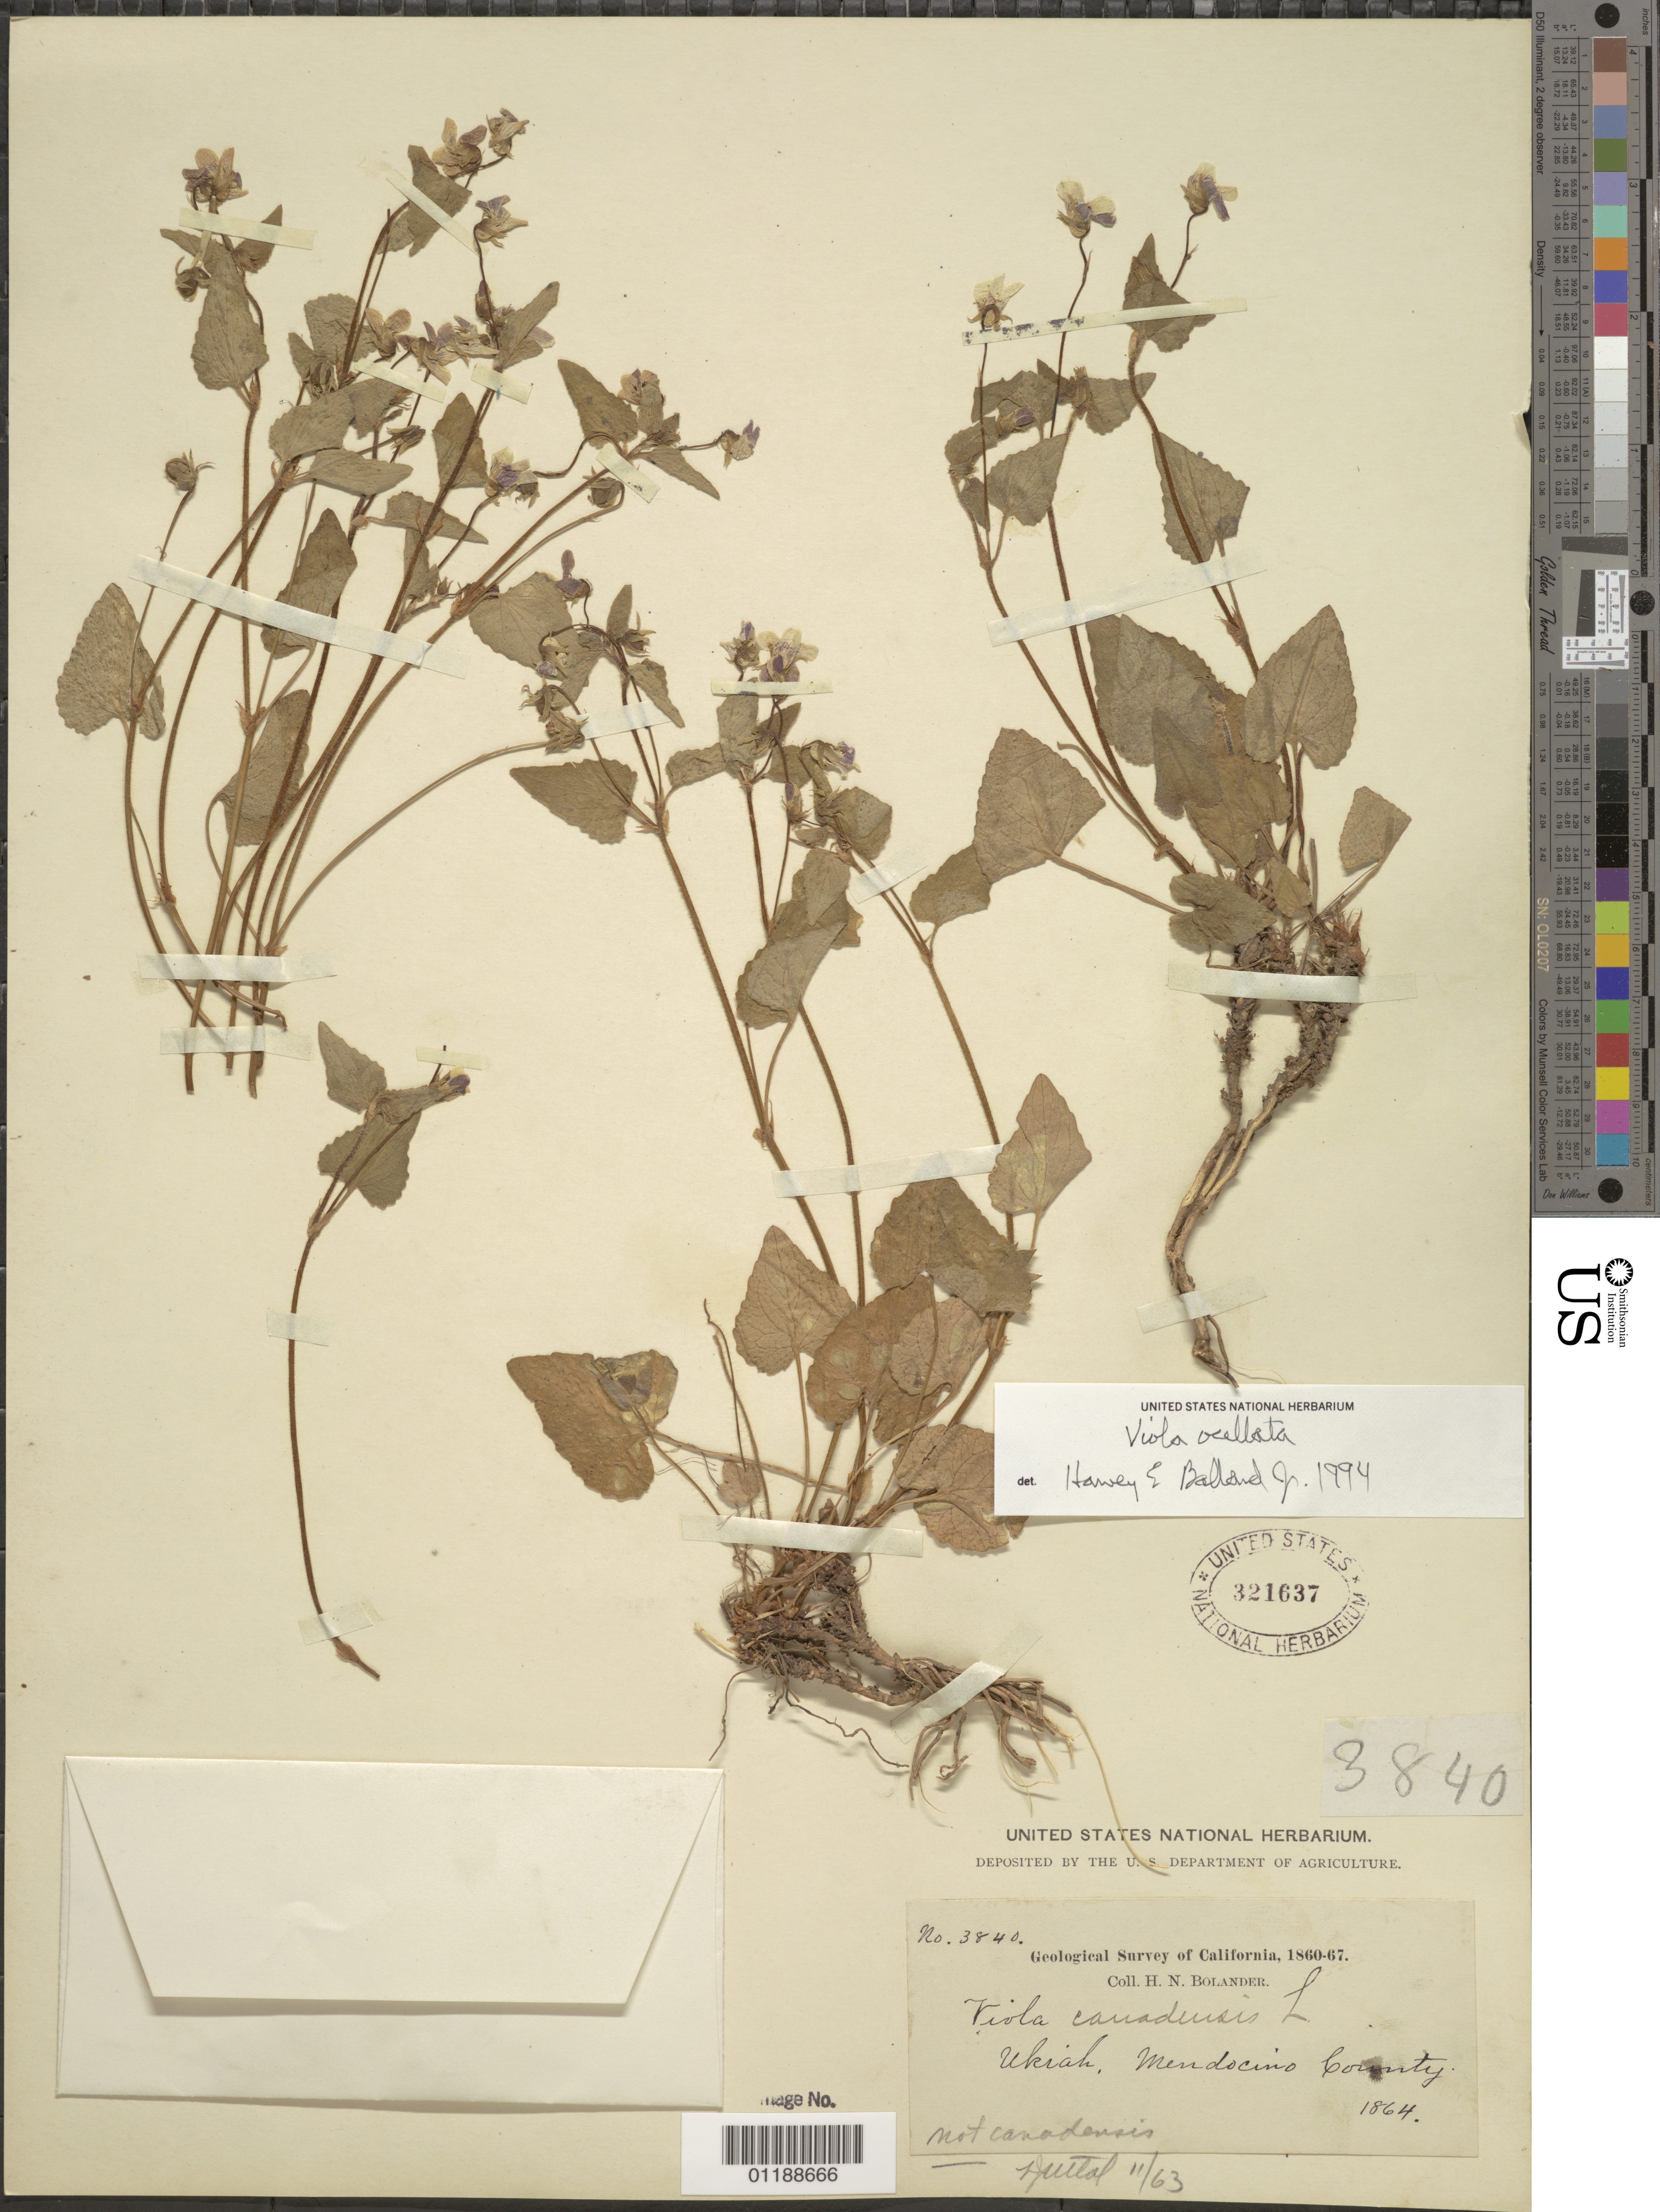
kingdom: Plantae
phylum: Tracheophyta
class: Magnoliopsida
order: Malpighiales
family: Violaceae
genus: Viola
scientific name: Viola ocellata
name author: Torr. & A. Gray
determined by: Ballard, Harvey E.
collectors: H. Bolander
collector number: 3840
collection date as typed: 1864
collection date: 1864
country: United States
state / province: California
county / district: Mendocino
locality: Ukiah.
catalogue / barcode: US 321637